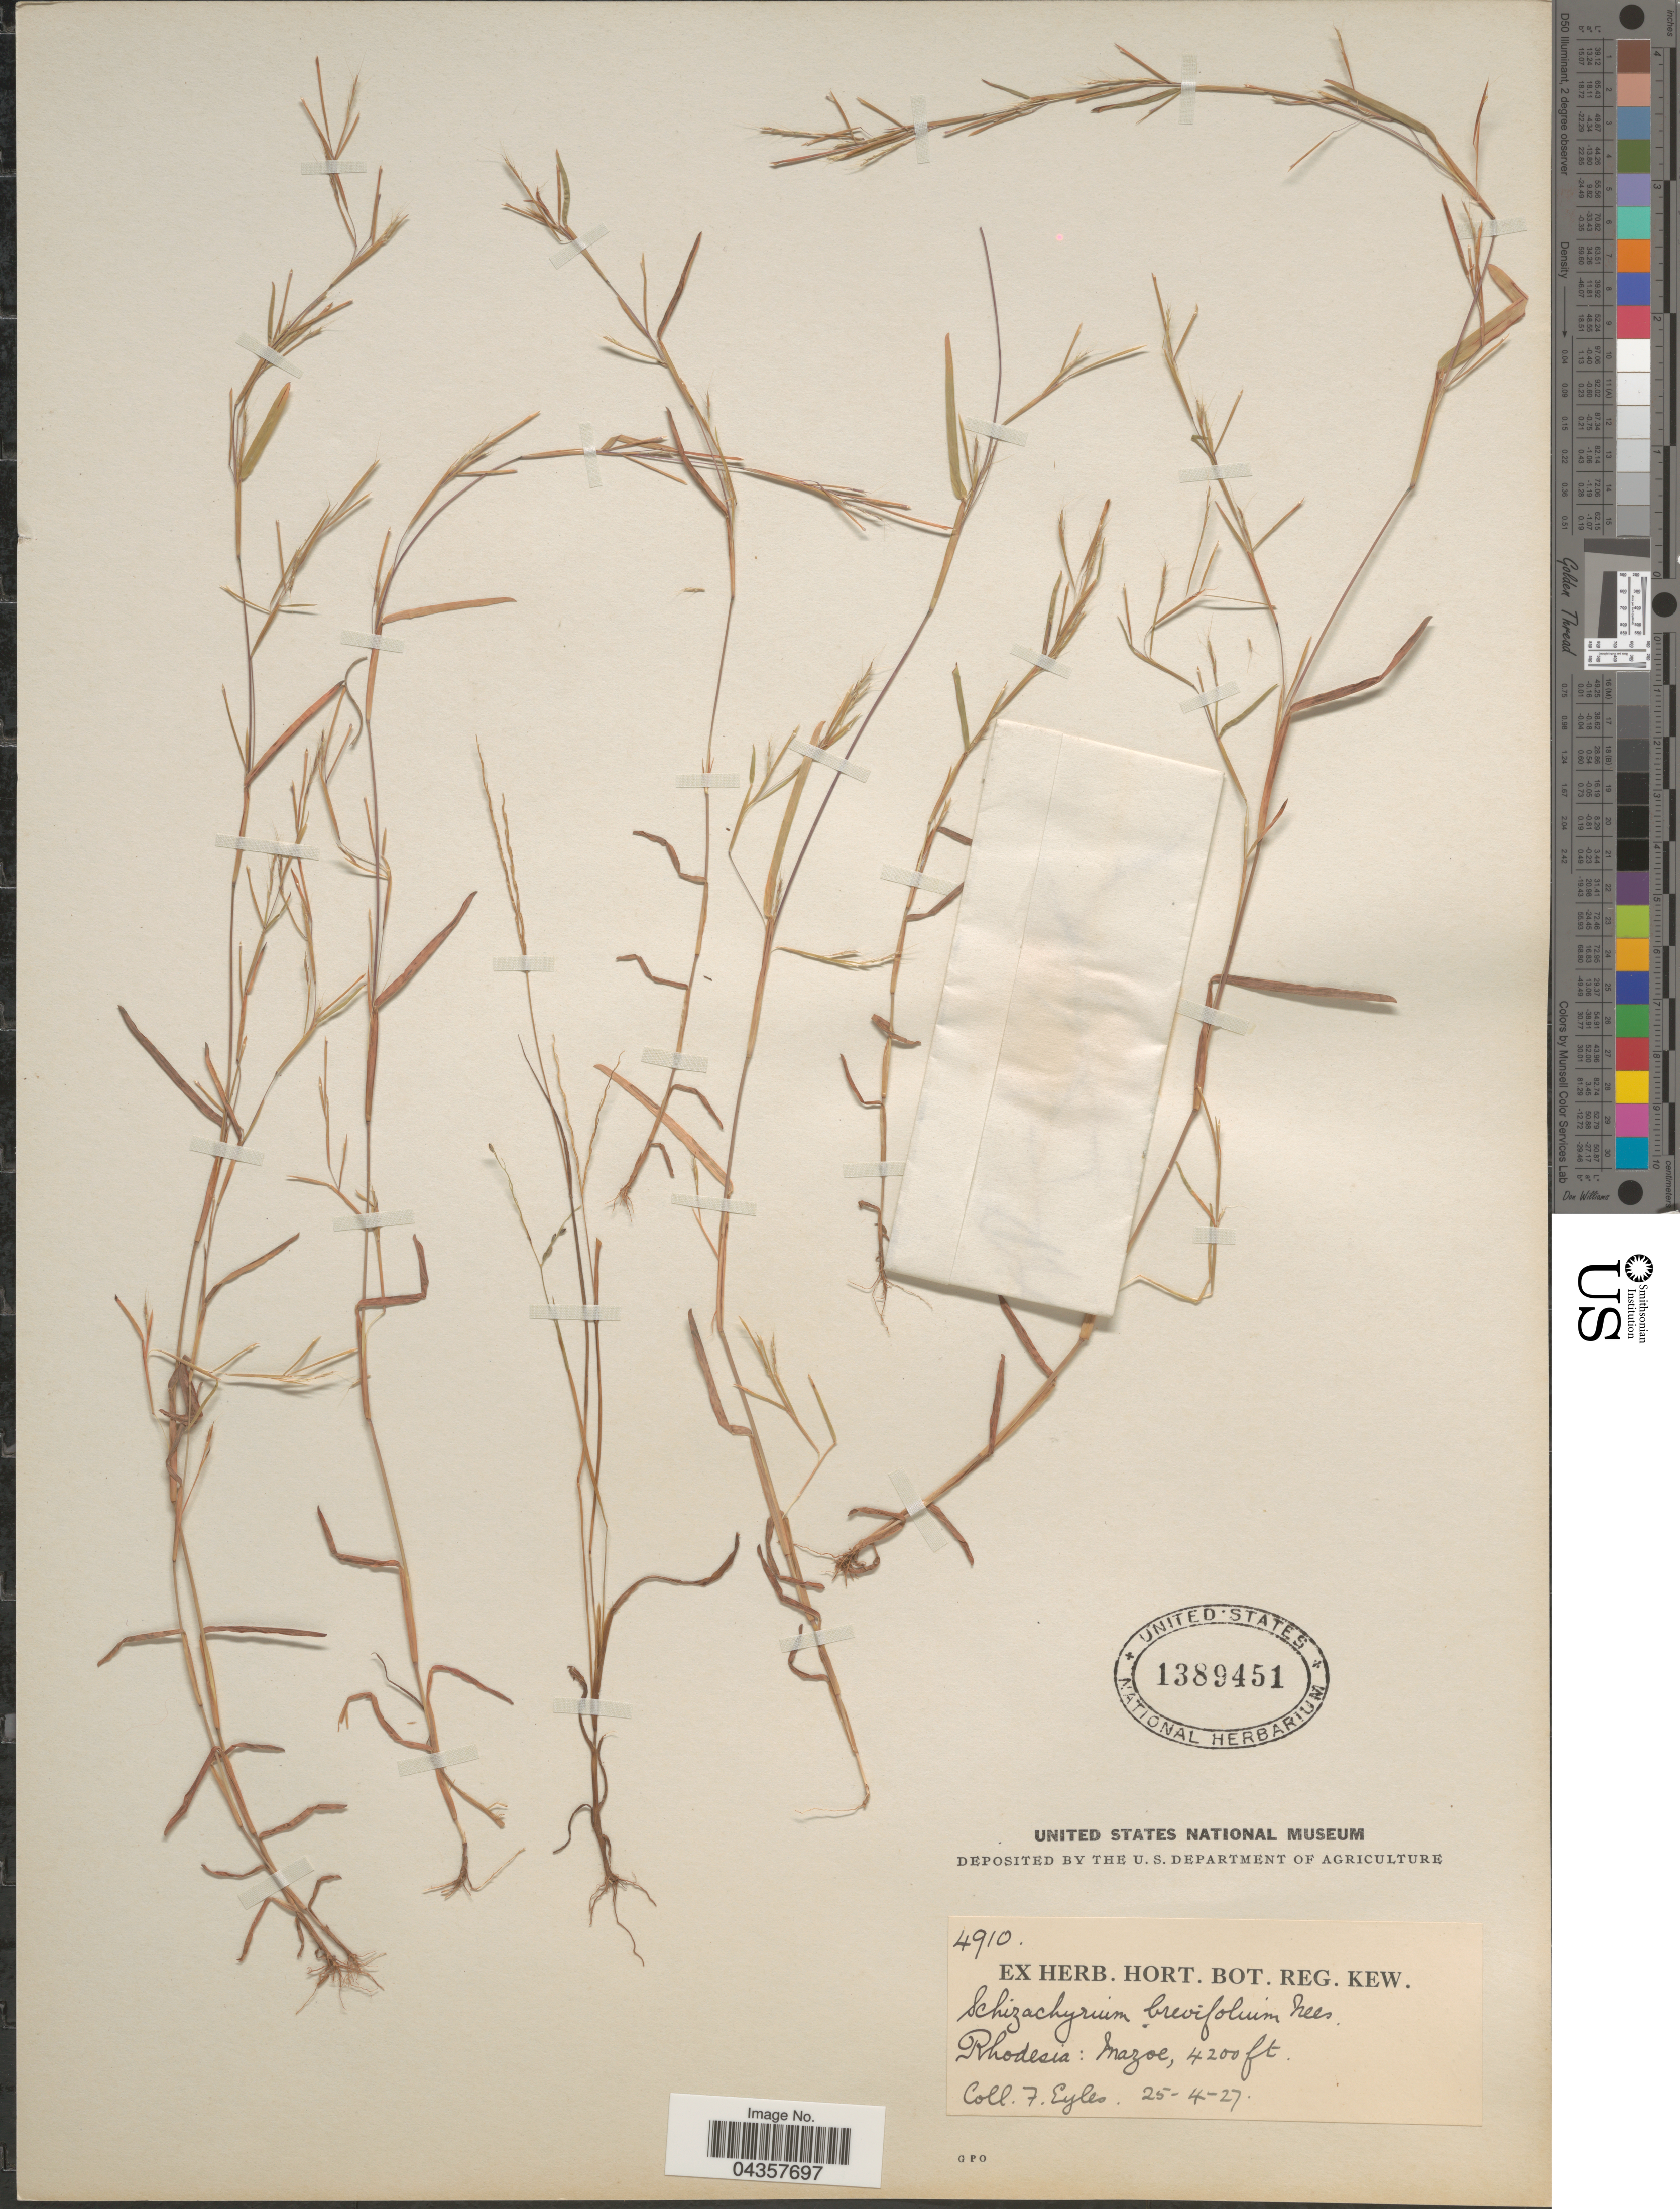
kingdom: Plantae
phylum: Tracheophyta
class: Liliopsida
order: Poales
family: Poaceae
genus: Schizachyrium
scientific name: Schizachyrium brevifolium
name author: (Sw.) Nees ex Büse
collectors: F. Eyles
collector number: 4910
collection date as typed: Transcribed d/m/y: 25/4/27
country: Zimbabwe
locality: Mazoe.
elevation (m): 1280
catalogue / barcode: US 1389451